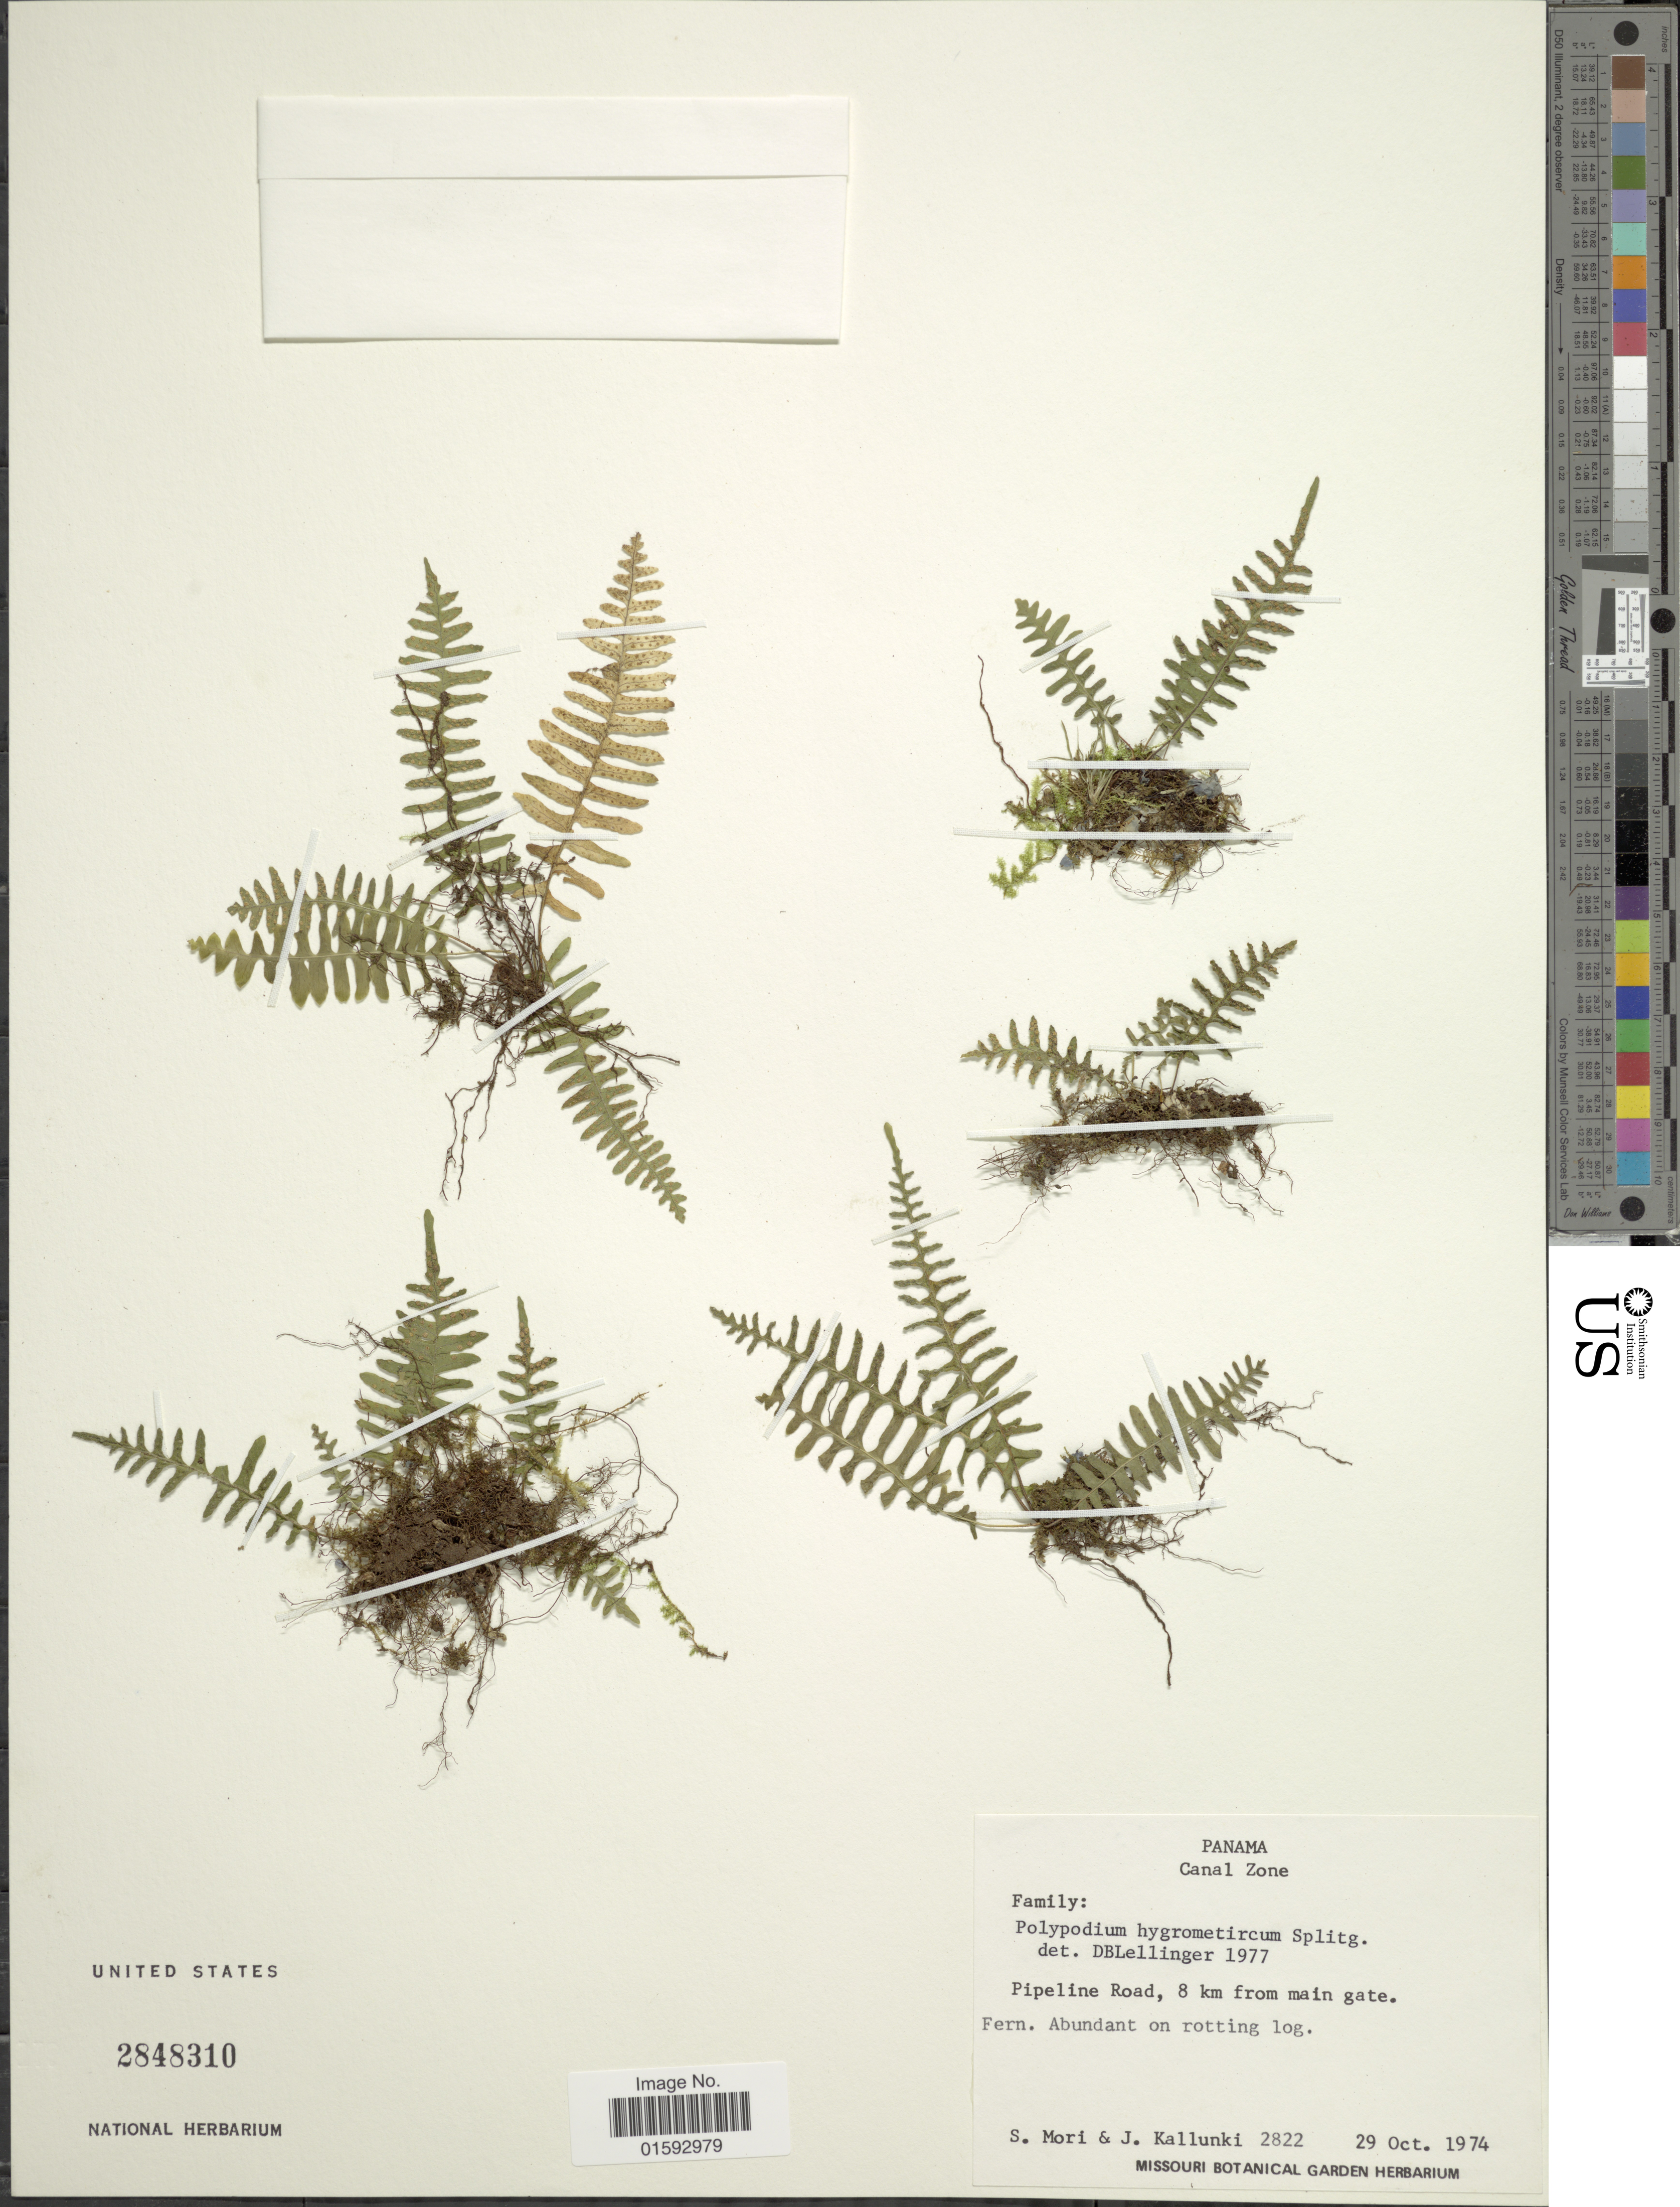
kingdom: Plantae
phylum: Tracheophyta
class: Polypodiopsida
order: Polypodiales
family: Polypodiaceae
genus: Pecluma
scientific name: Pecluma hygrometrica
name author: (Splitg.) M.G. Price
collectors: S. Mori & J. Kallunki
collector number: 2822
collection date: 1974-10-29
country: Panama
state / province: Colón / Panamá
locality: Canal Zone, Pipeline Road, 8 km from main gate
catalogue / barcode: US 2848310